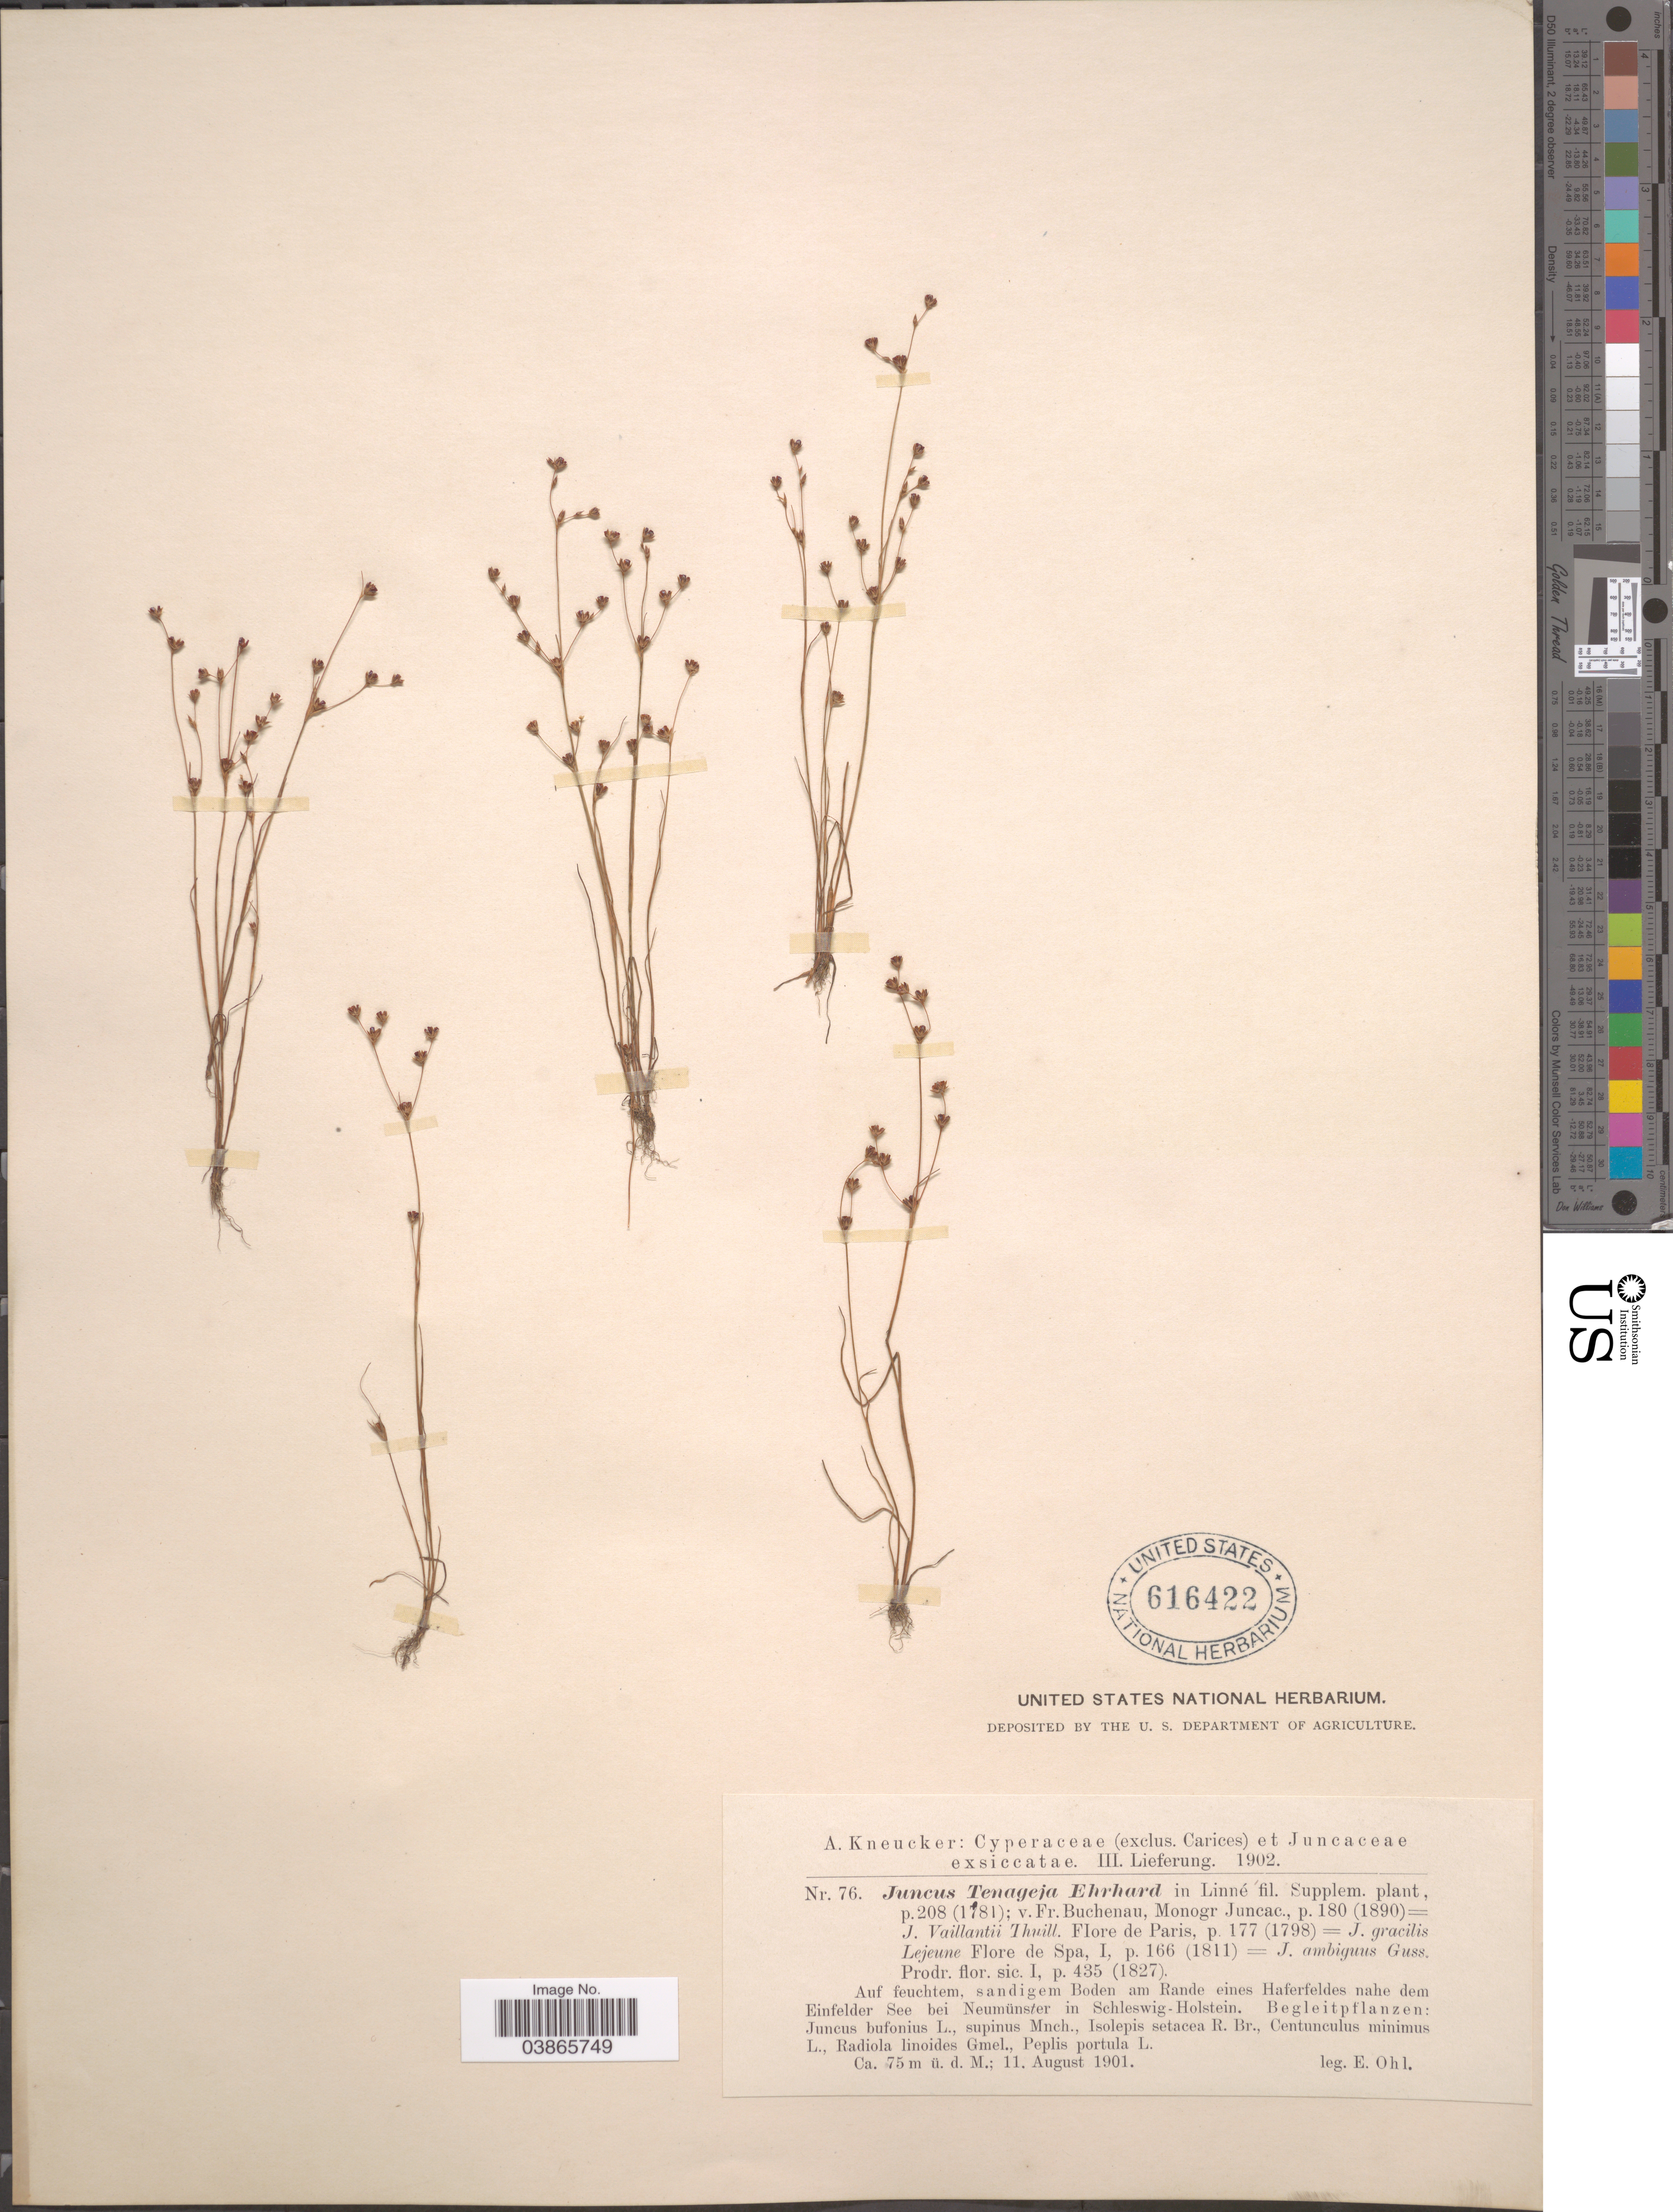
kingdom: Plantae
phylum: Tracheophyta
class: Liliopsida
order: Poales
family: Juncaceae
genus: Juncus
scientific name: Juncus tenageia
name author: Ehrh. ex L. f.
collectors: E. Ohl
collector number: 76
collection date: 1901-08-11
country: Germany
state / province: Schleswig-Holstein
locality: Auf feuchtem, sandigem Boden am Rande eines Haferfeldes nahe dem Einfelder See bei Neumünster in Schleswig-Holstein.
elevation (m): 75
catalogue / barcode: US 616422